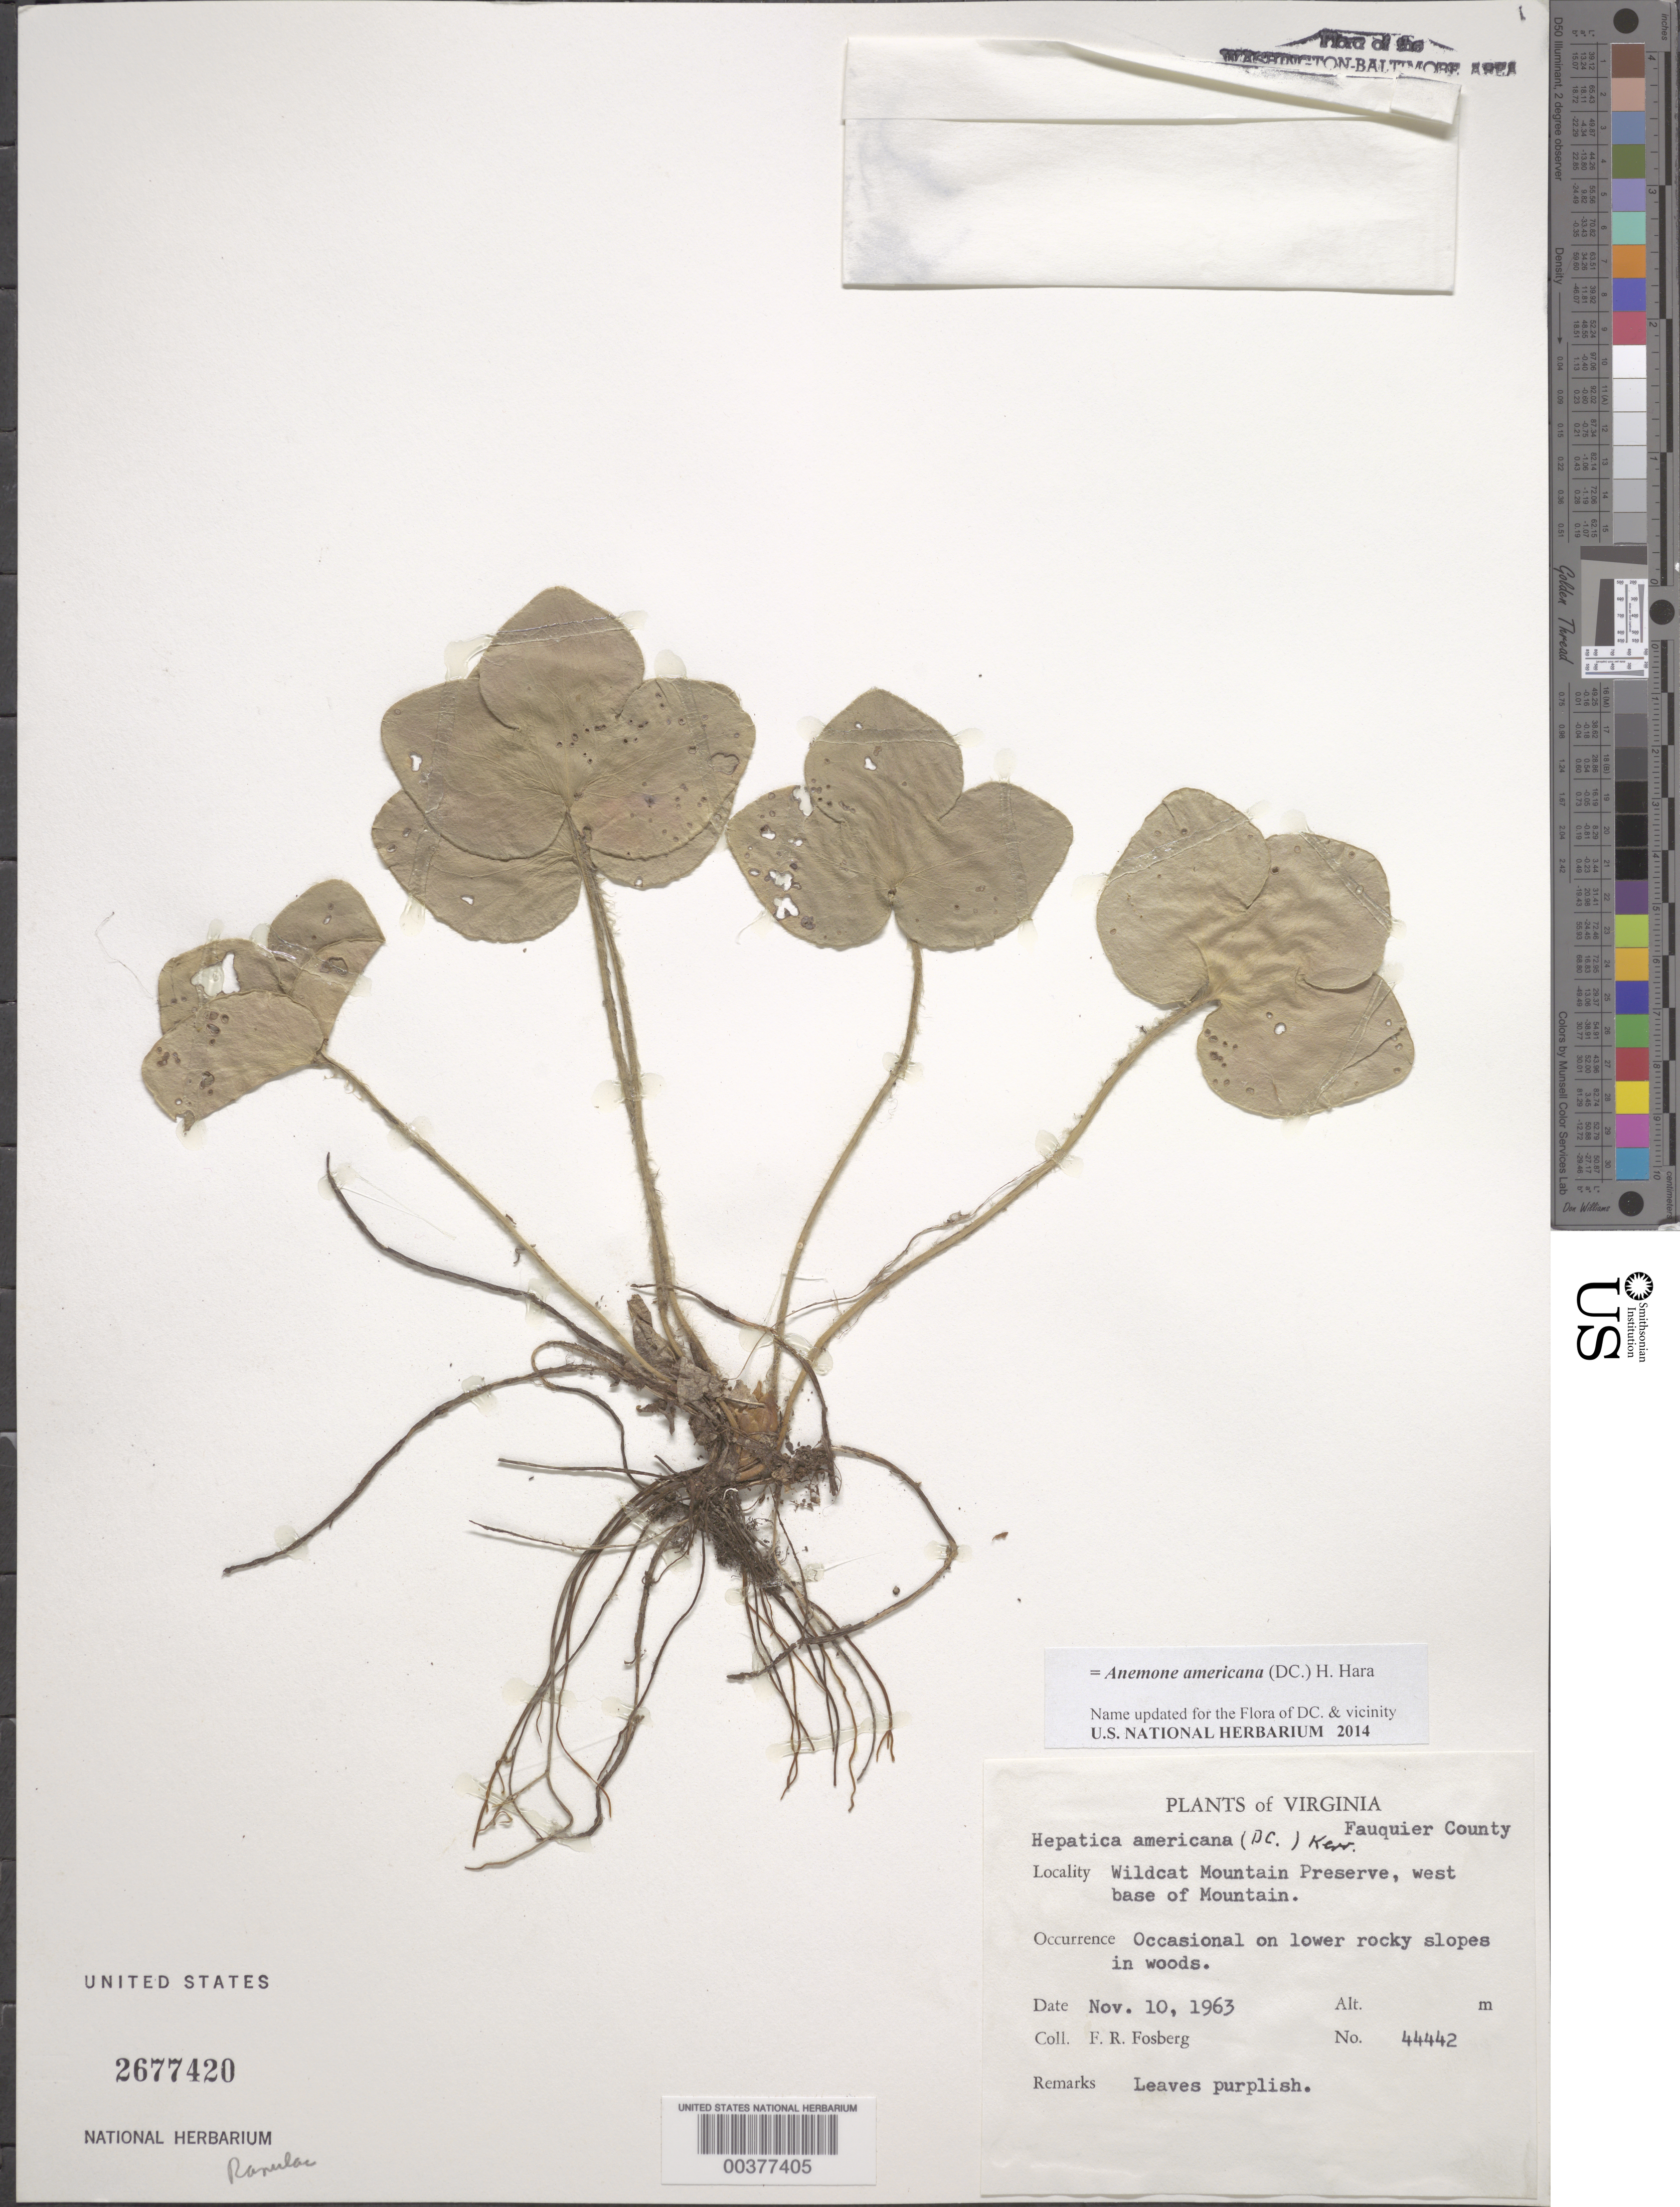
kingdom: Plantae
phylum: Tracheophyta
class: Magnoliopsida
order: Ranunculales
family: Ranunculaceae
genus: Hepatica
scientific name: Hepatica americana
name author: (DC.) Ker Gawl.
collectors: F. R. Fosberg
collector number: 44442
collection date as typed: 10 Nov 1963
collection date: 1963-11-10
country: United States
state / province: Virginia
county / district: Fauquier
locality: Wildcat Mountain Preserve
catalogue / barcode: US 2677420